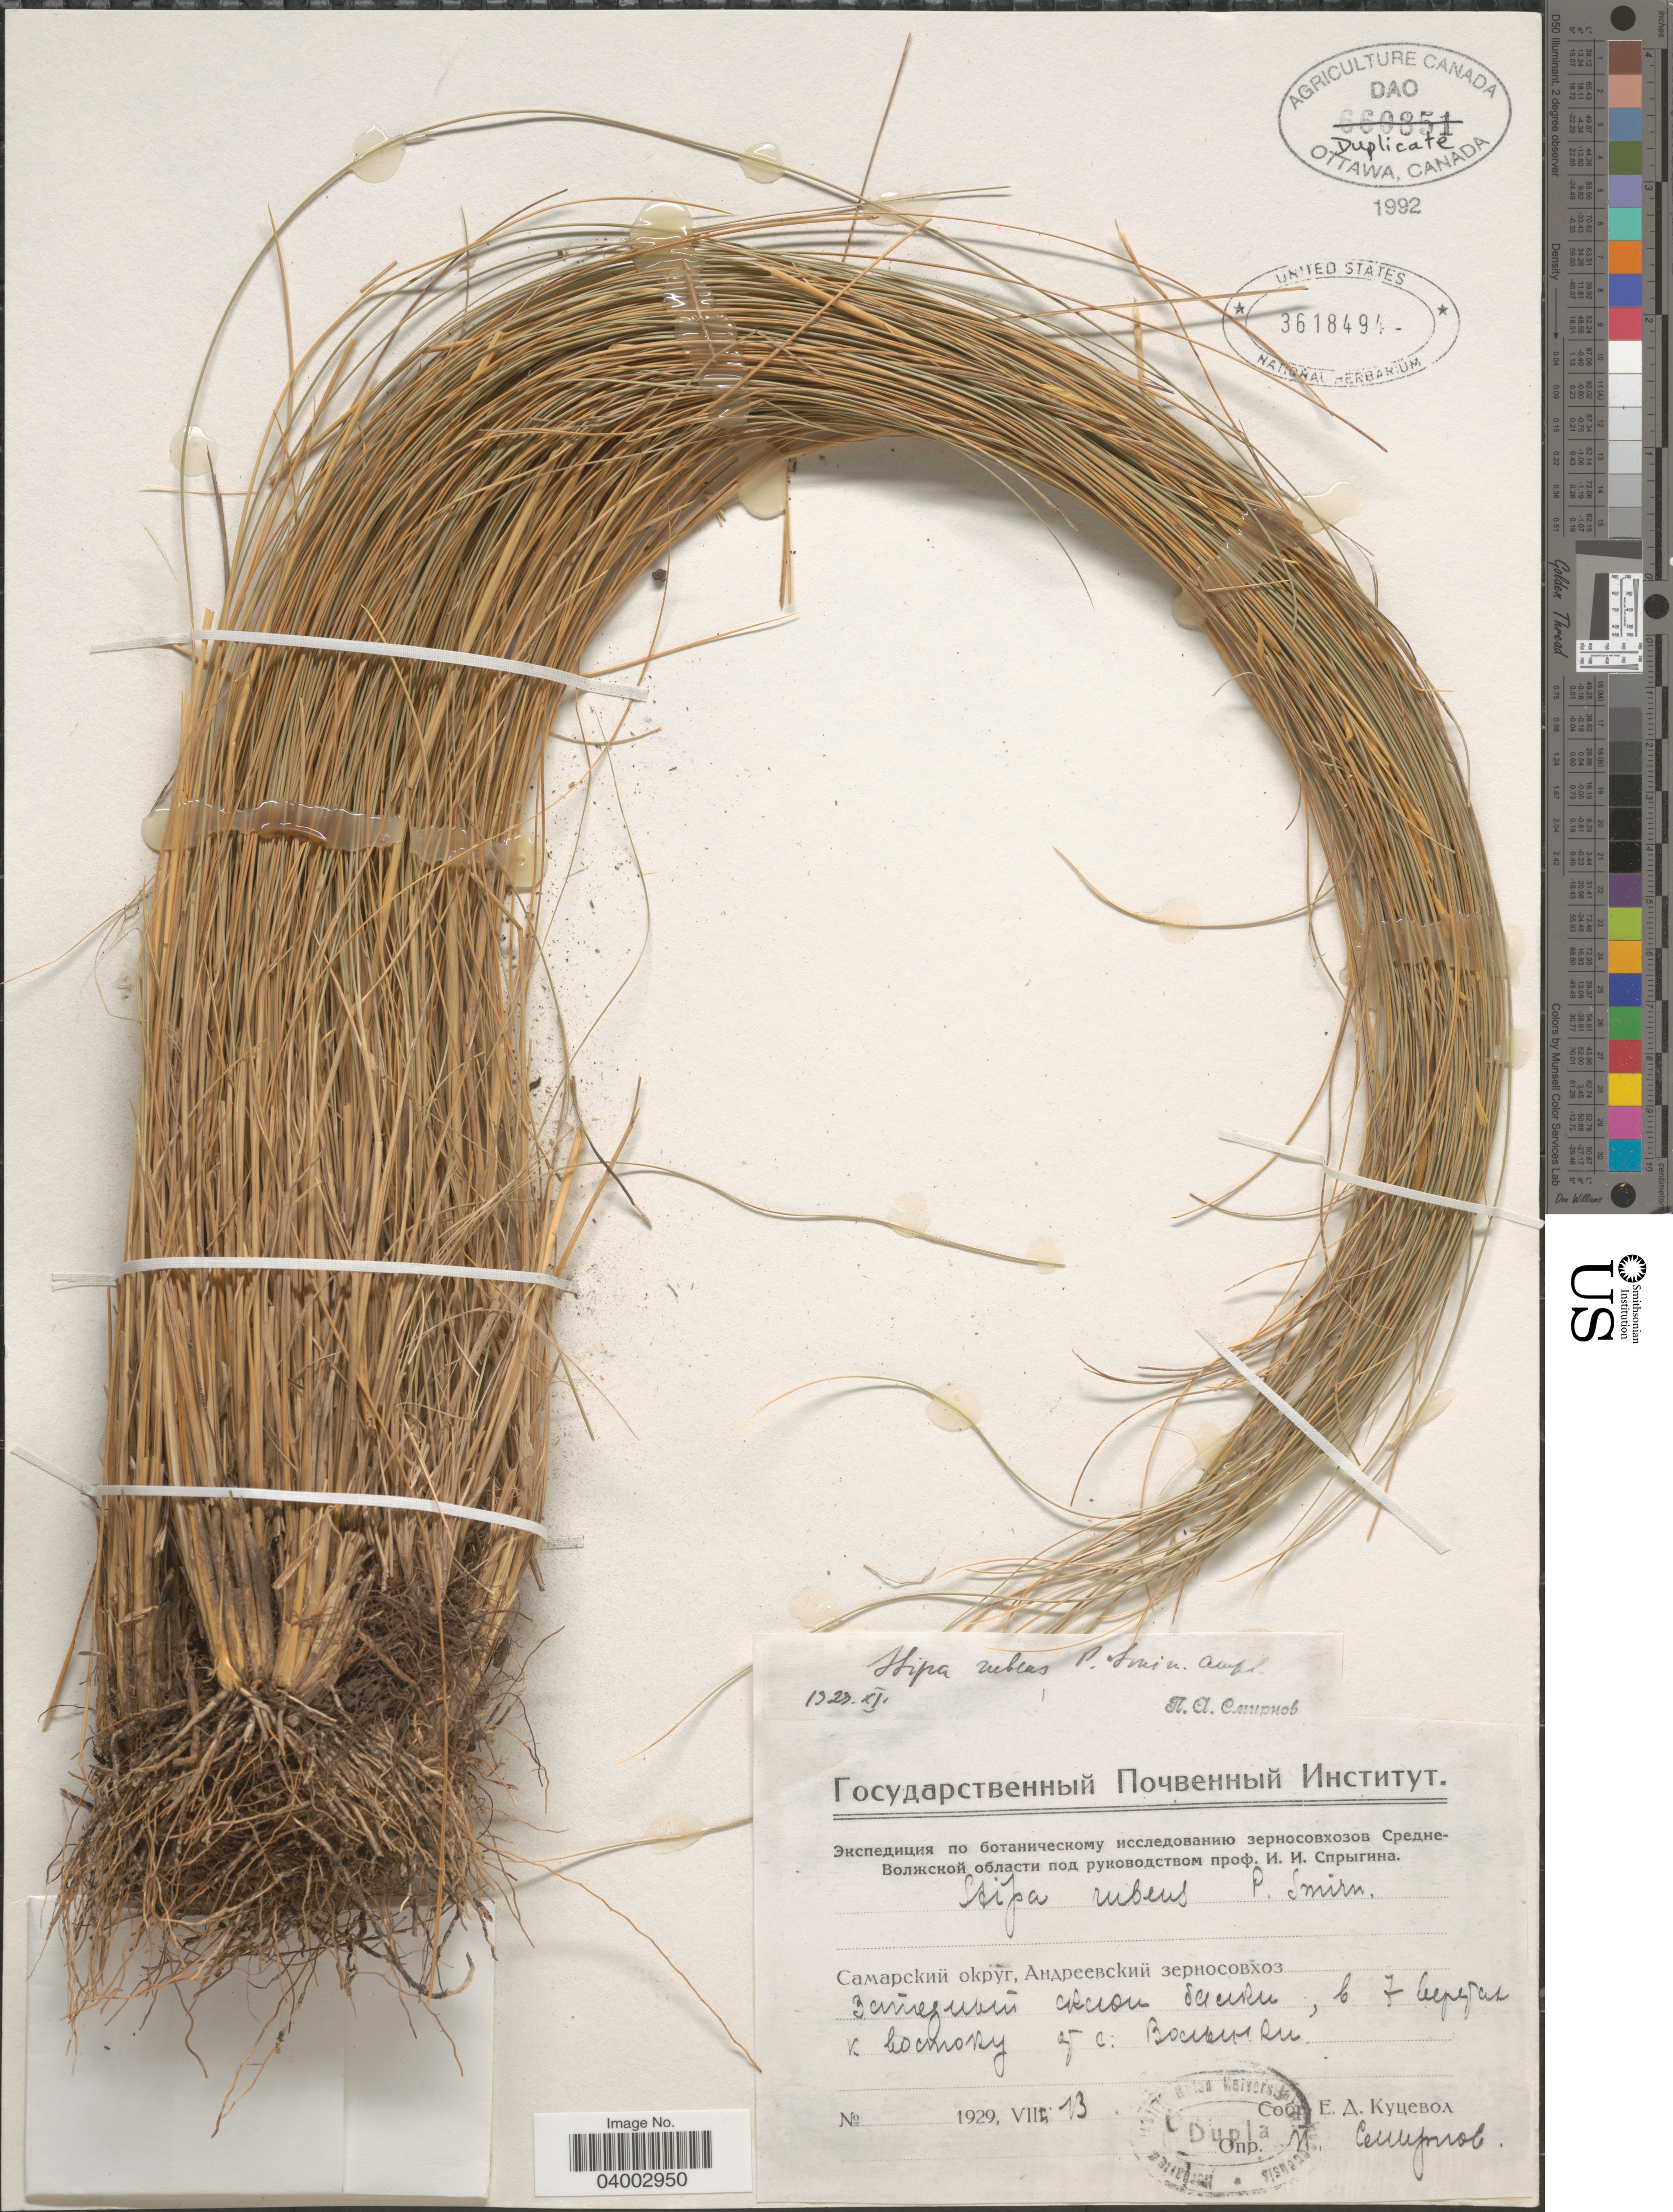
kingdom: Plantae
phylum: Tracheophyta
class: Liliopsida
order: Poales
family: Poaceae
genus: Stipa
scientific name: Stipa rubens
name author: P.A. Smirn.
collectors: I. Kutsevol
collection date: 1929-07-13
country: Russian Federation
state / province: Samara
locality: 7.5 km E of village Volynki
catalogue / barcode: US 3618494